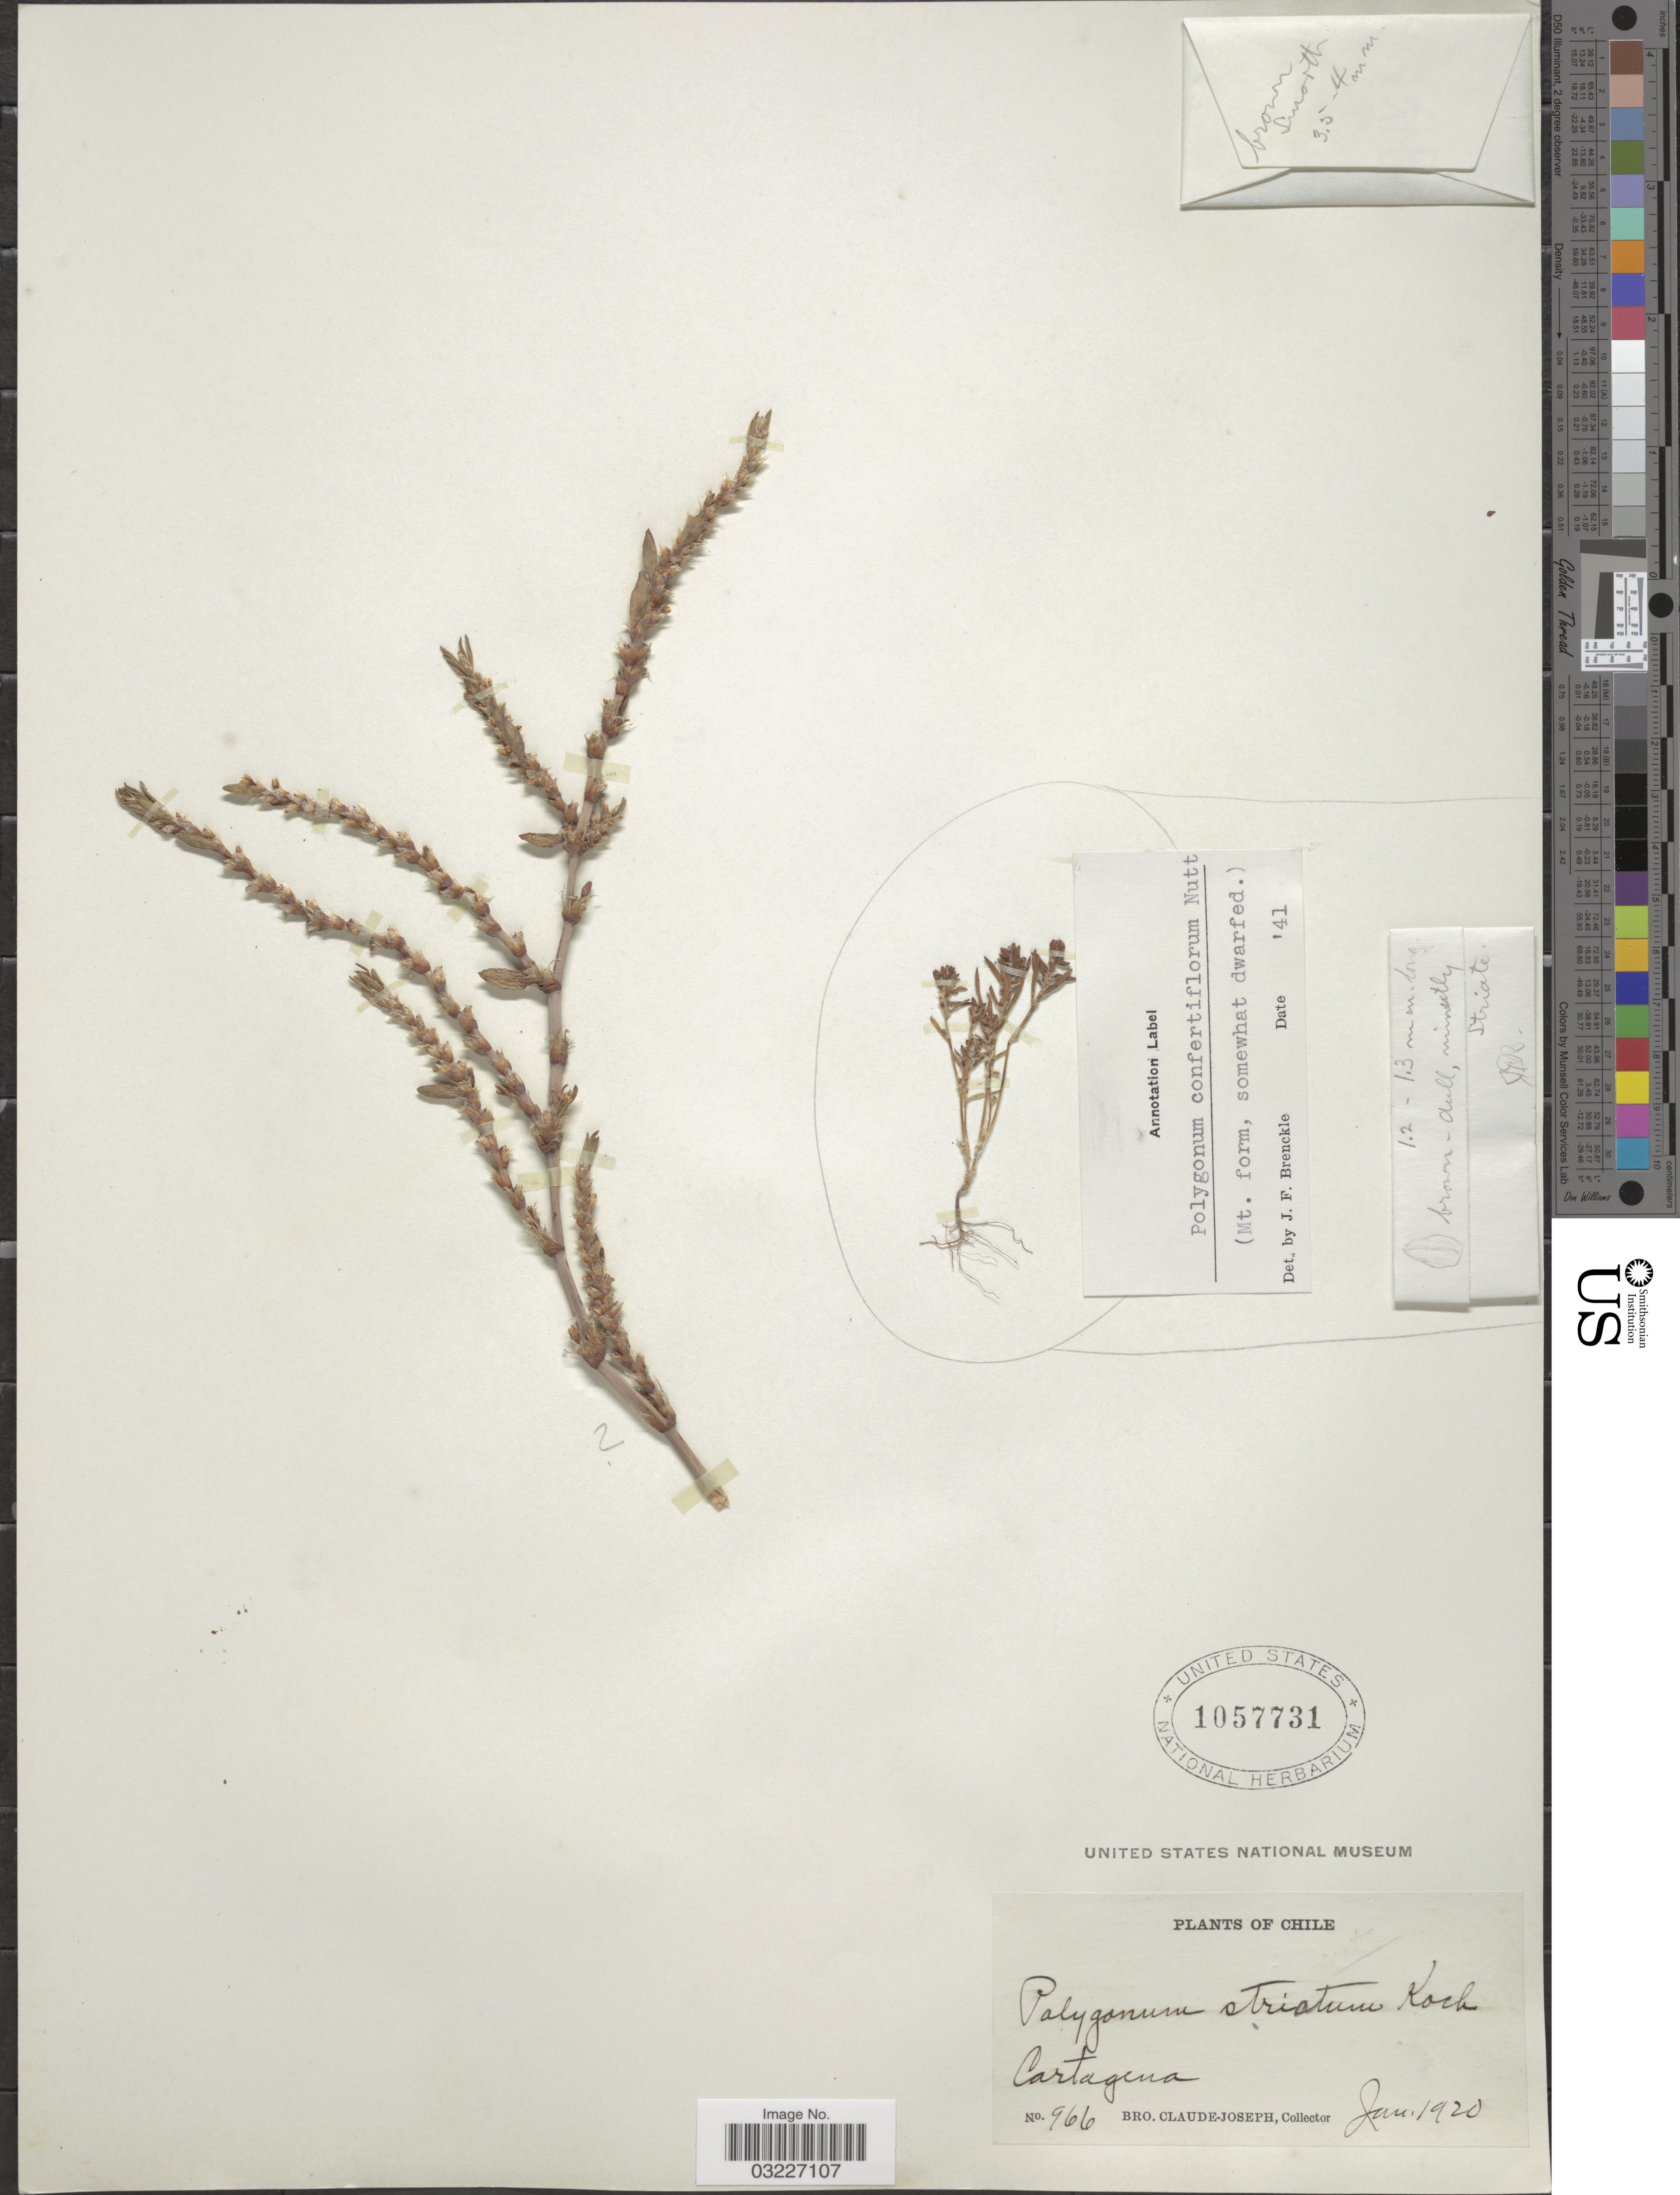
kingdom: Plantae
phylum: Tracheophyta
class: Magnoliopsida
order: Caryophyllales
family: Polygonaceae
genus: Polygonum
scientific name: Polygonum striatum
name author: K. Koch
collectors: Bro. Claude-Joseph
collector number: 966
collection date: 1920-06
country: Chile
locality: Cartagena.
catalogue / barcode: US 1057731